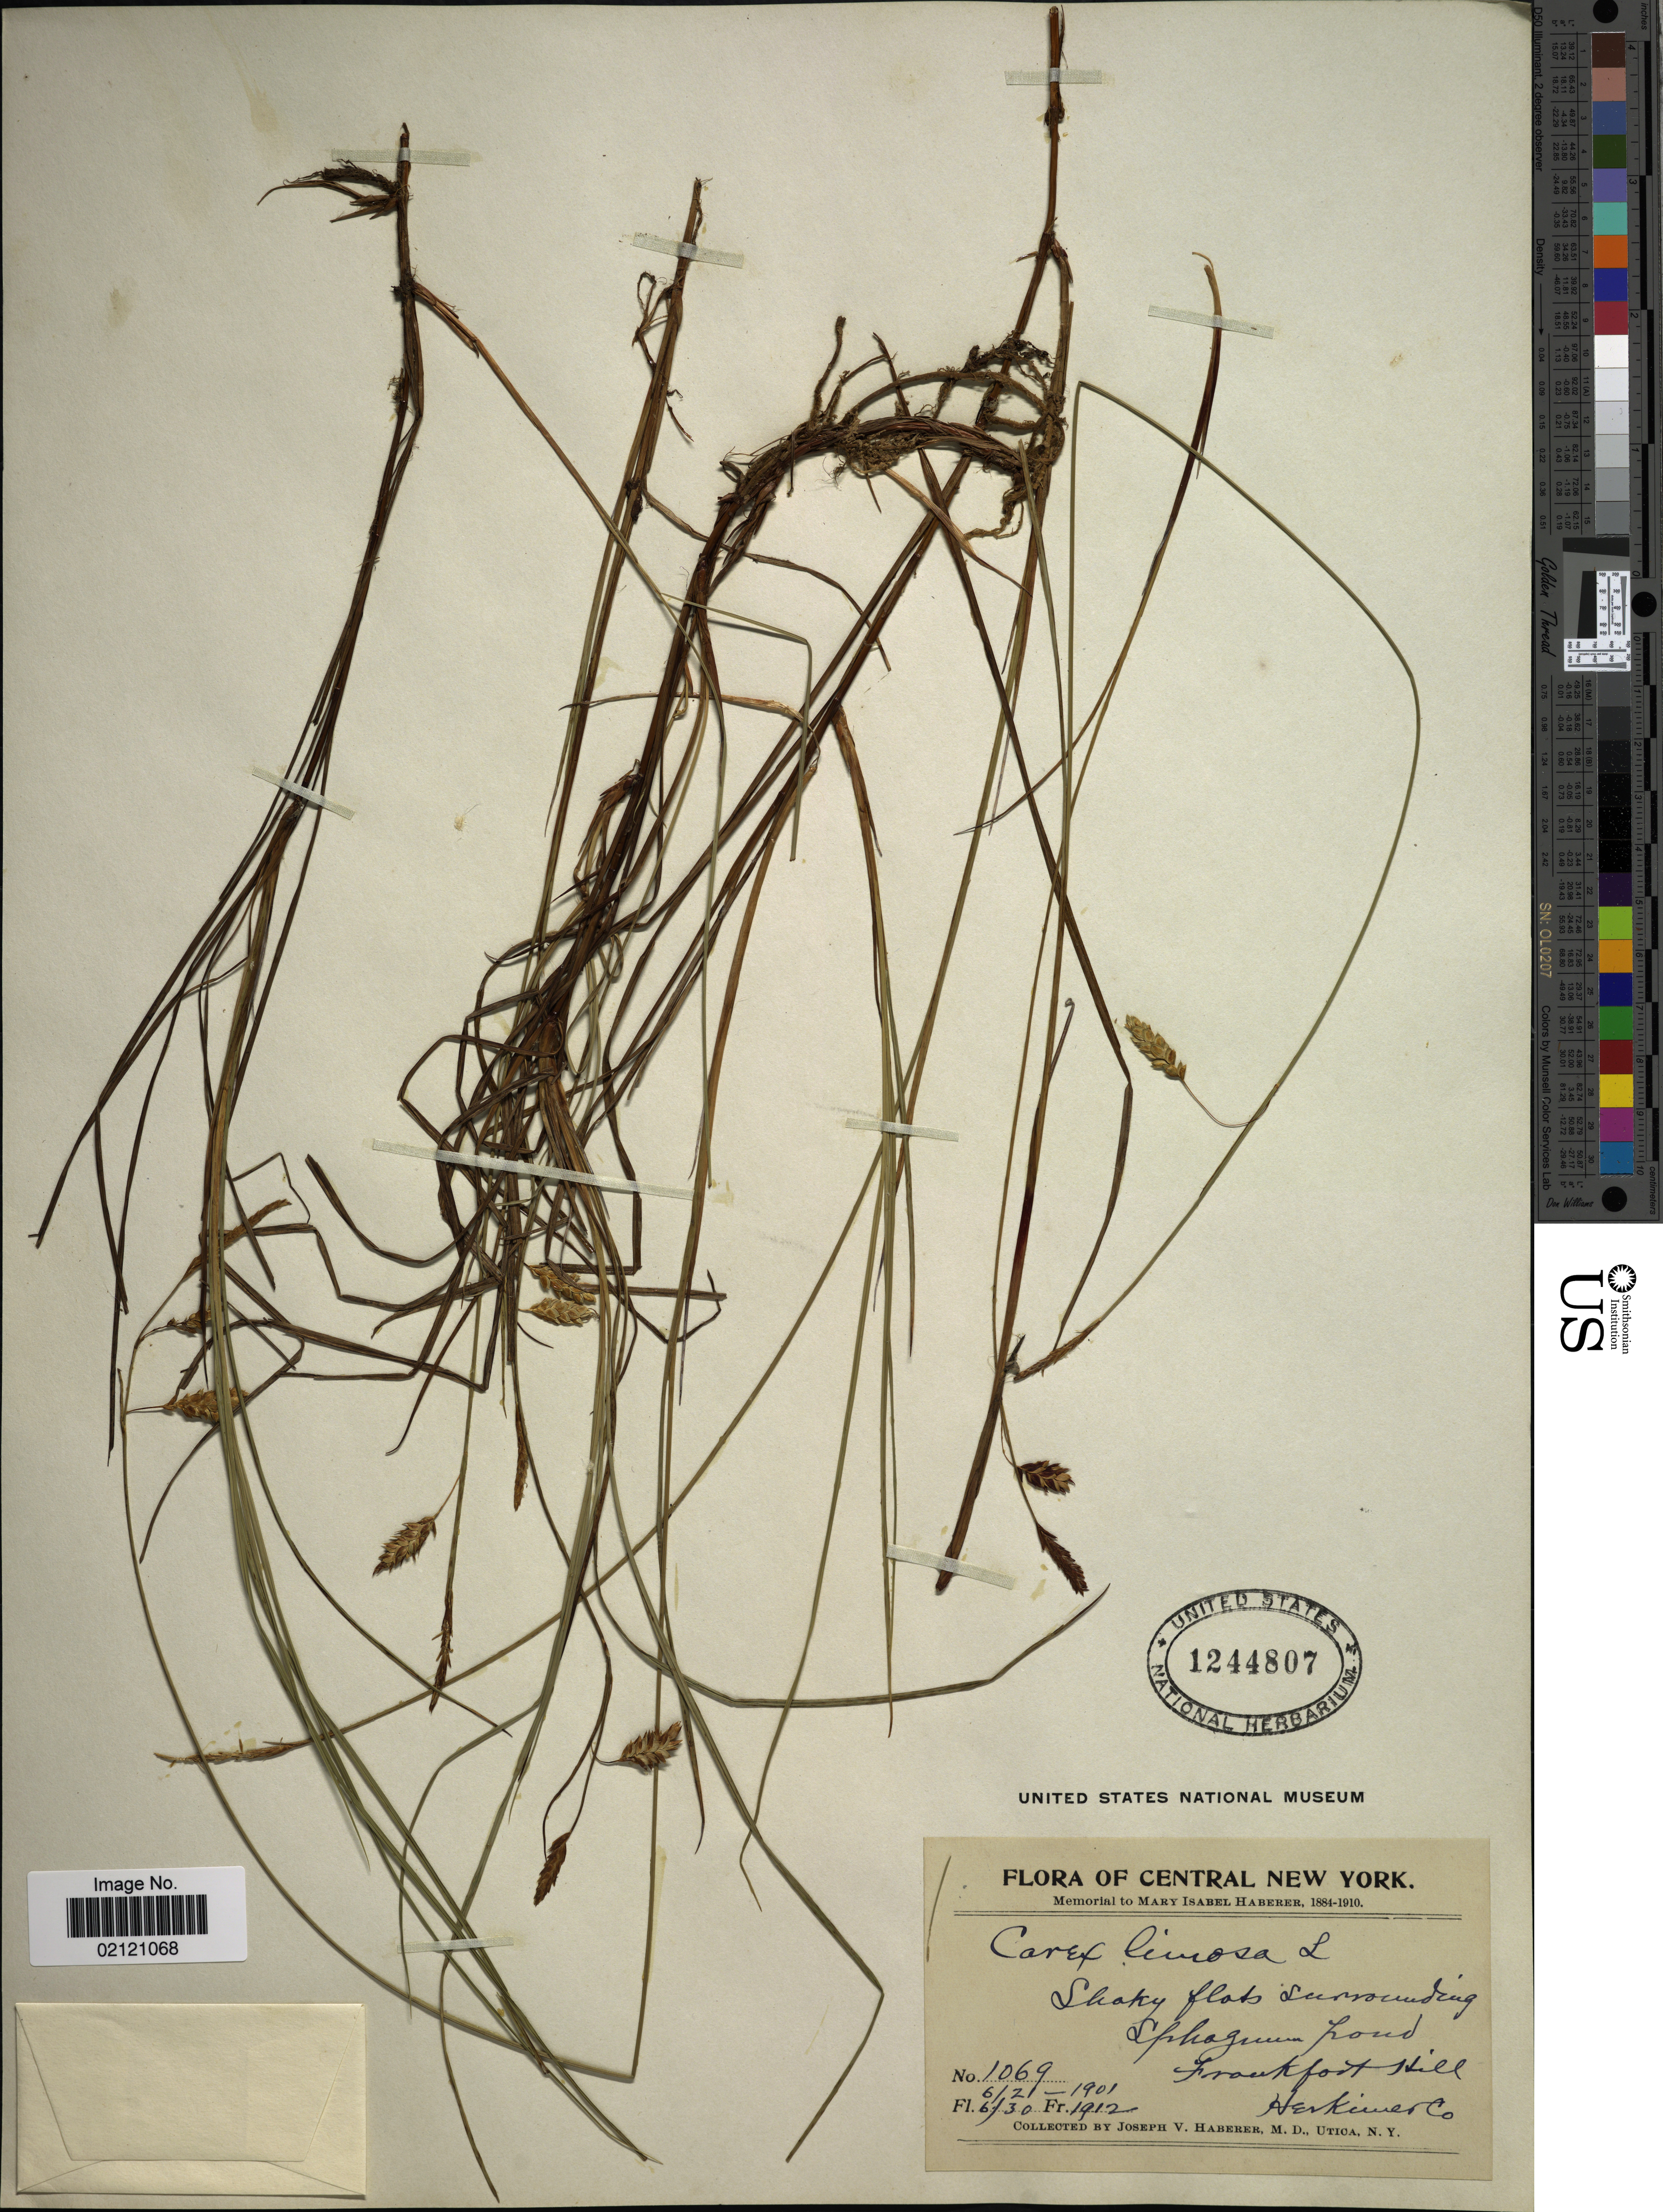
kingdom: Plantae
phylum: Tracheophyta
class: Liliopsida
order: Poales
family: Cyperaceae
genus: Carex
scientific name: Carex limosa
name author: L.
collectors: J. V. Haberer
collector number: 1069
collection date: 1901-06-21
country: United States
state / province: New York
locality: Central New York, Frankfort Hill, Herkimer Co.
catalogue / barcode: US 1244807